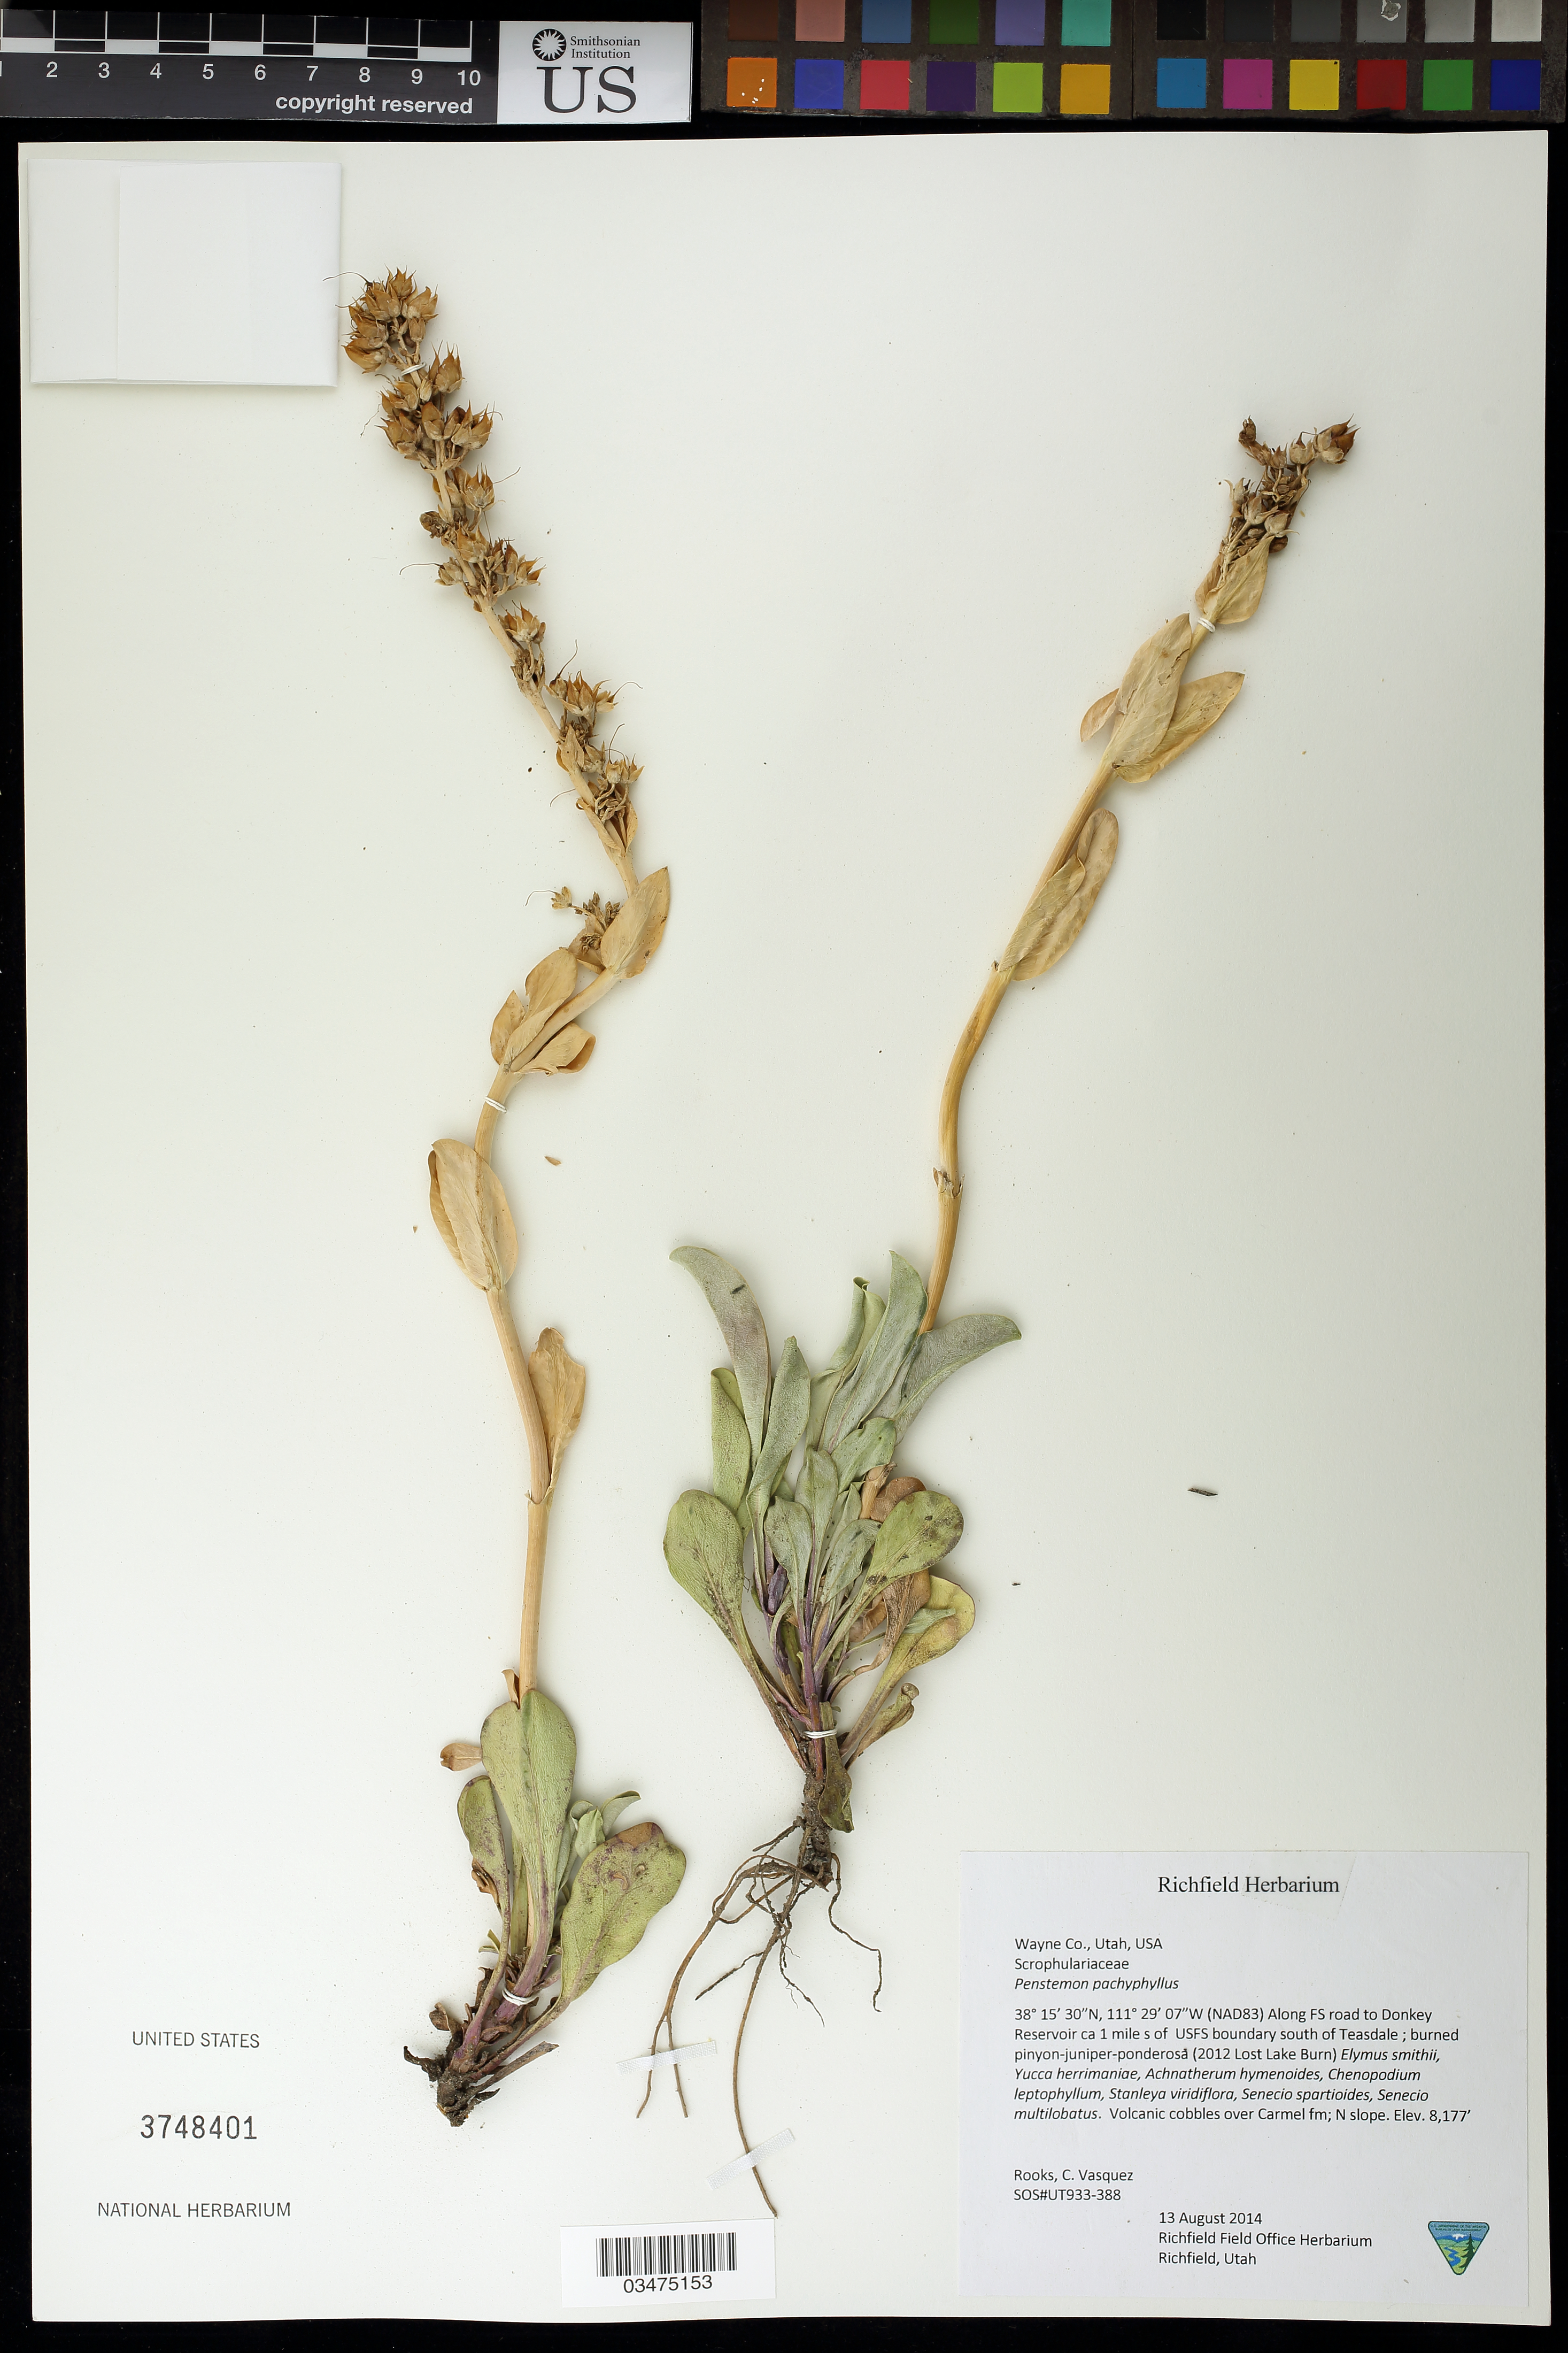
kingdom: Plantae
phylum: Tracheophyta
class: Magnoliopsida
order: Lamiales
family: Plantaginaceae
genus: Penstemon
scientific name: Penstemon pachyphyllus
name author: A. Gray ex Rydb.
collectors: -. Rooks & C. Vasquez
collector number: UT933-388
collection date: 2014-08-13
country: United States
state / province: Utah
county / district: Wayne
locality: Along FS road to Donkey Reservoir, 1 mi. S of USFS boundary S of Teasdale. (2012 Lost Lake Burn)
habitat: Volcanic cobbles over Carmel fm. Burned pinyon-juniper ponderosa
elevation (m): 2492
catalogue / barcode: US 3748401